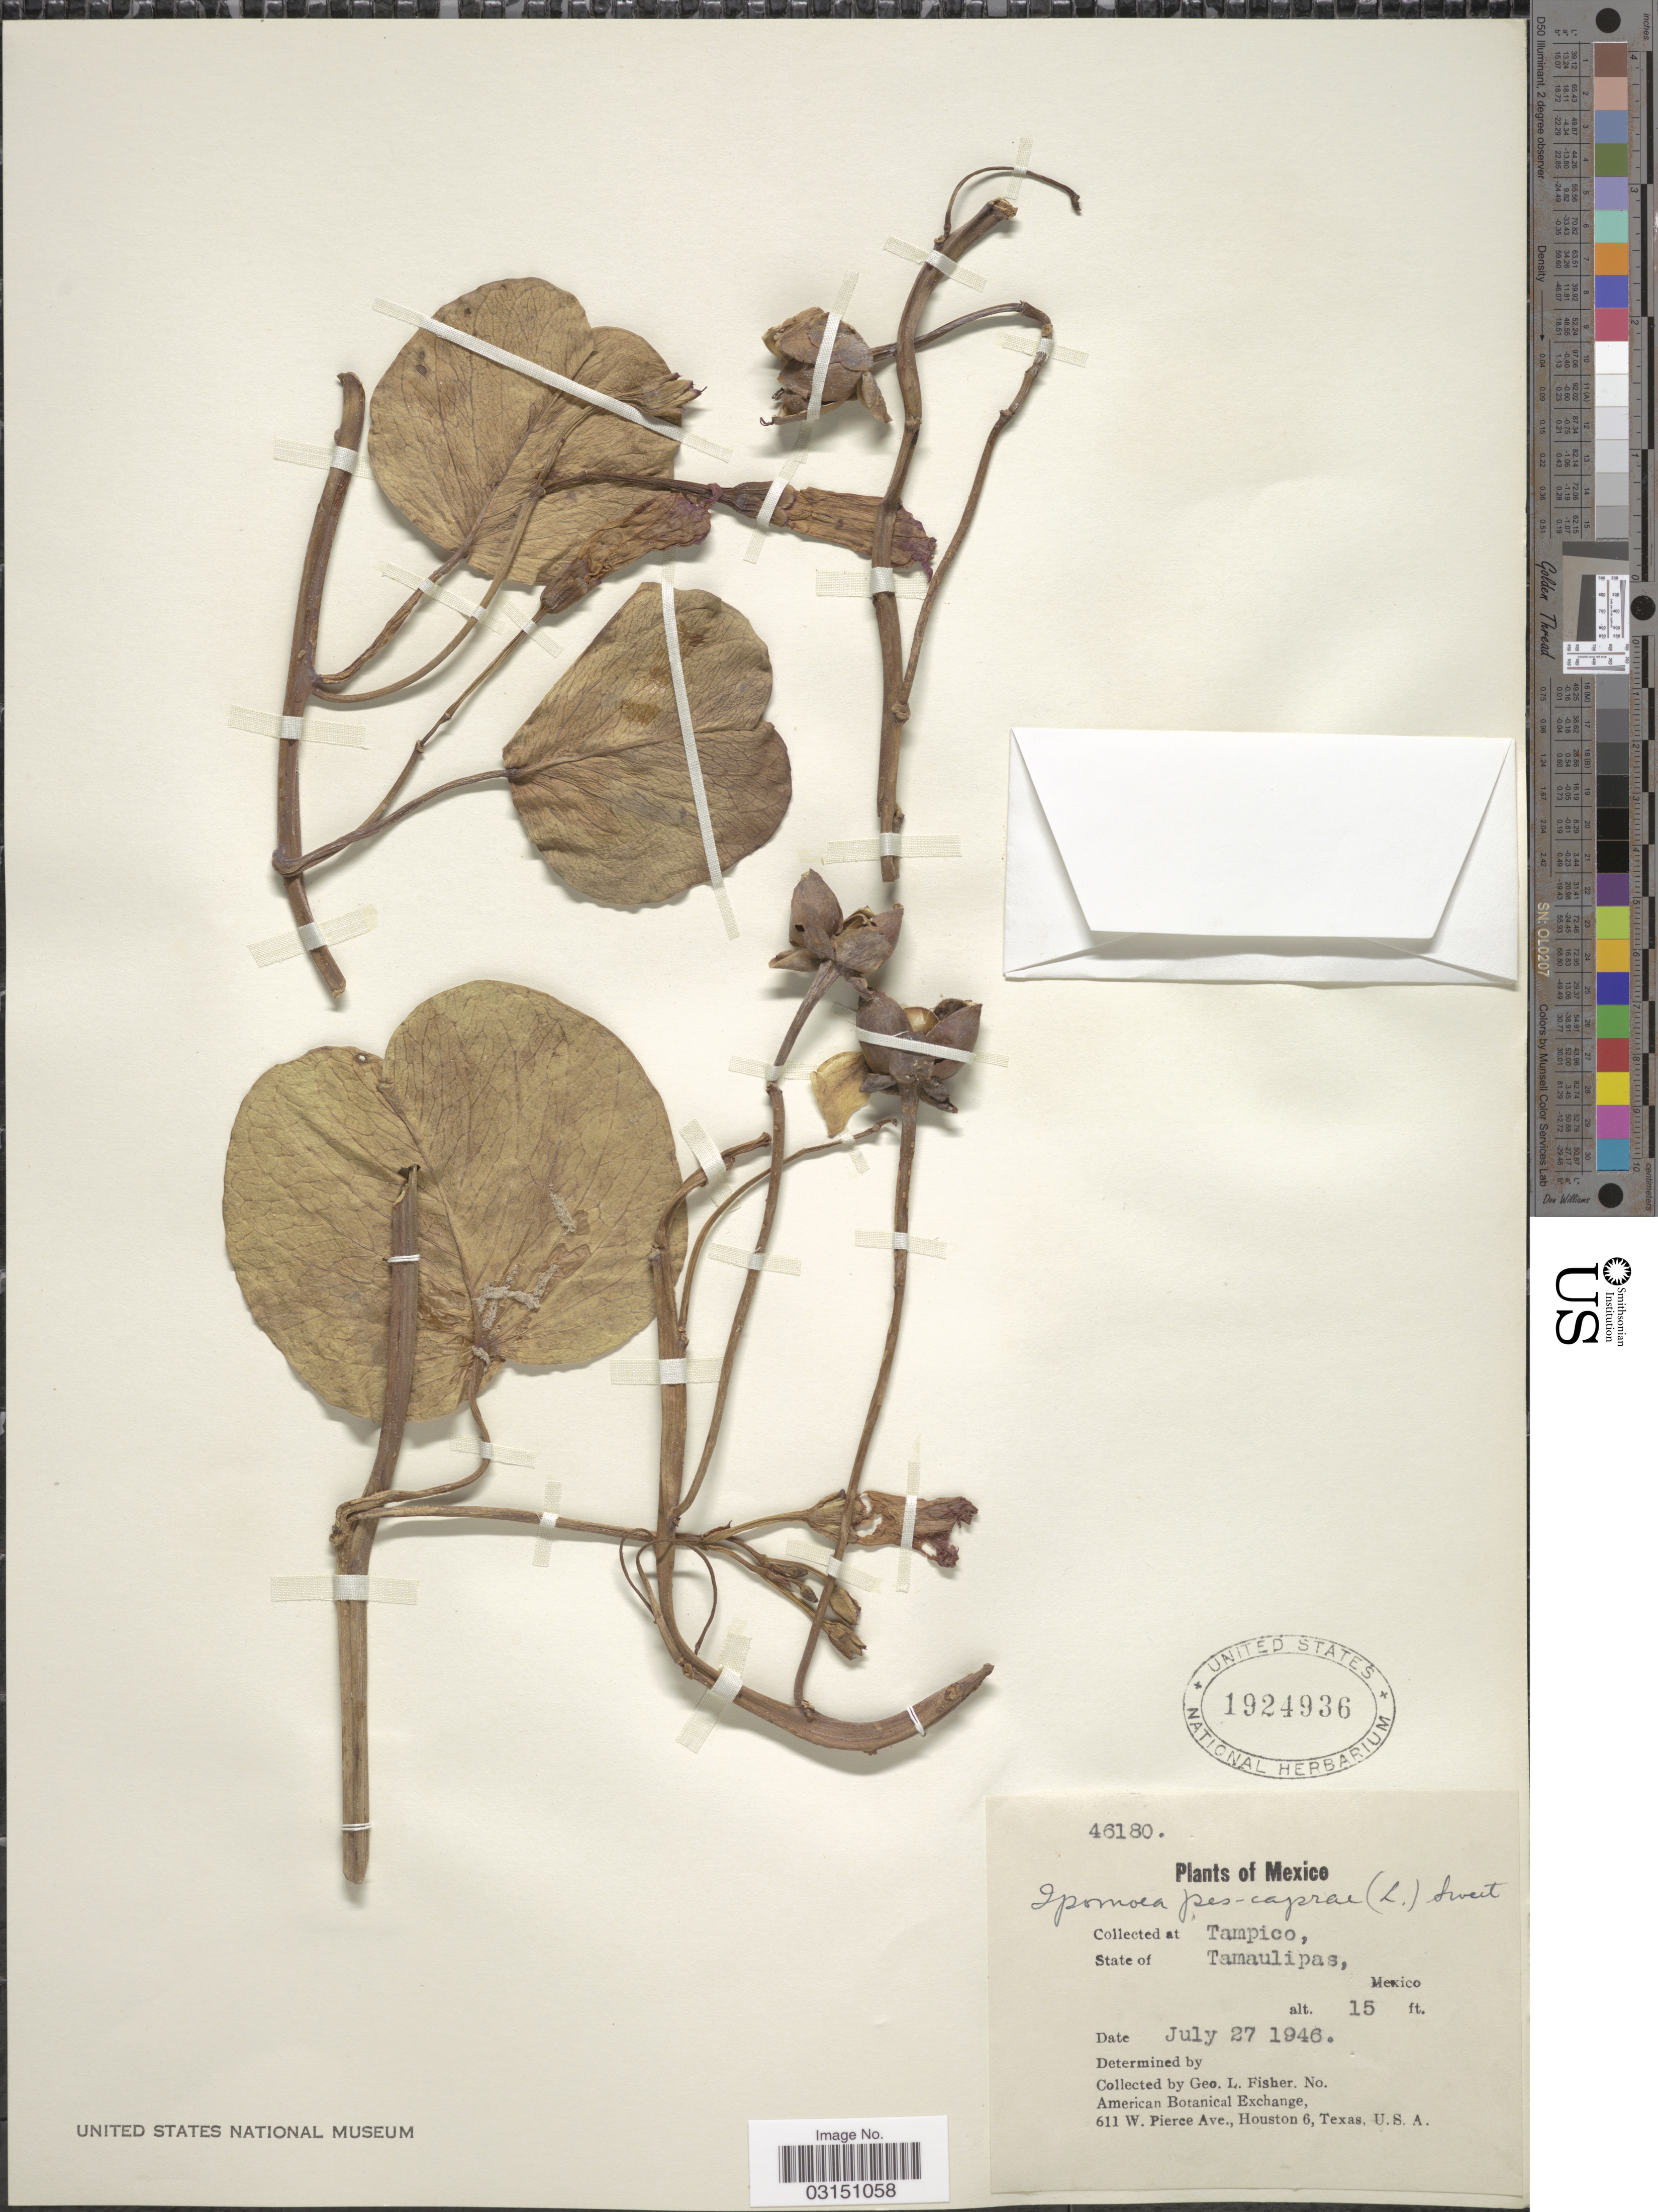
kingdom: Plantae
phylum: Tracheophyta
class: Magnoliopsida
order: Solanales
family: Convolvulaceae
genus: Ipomoea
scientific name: Ipomoea pes-caprae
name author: (L.) R. Br.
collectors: G. L. Fisher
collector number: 46180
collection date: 1946-07-27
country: Mexico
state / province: Tamaulipas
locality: Tampico.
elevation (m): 5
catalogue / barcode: US 1924936